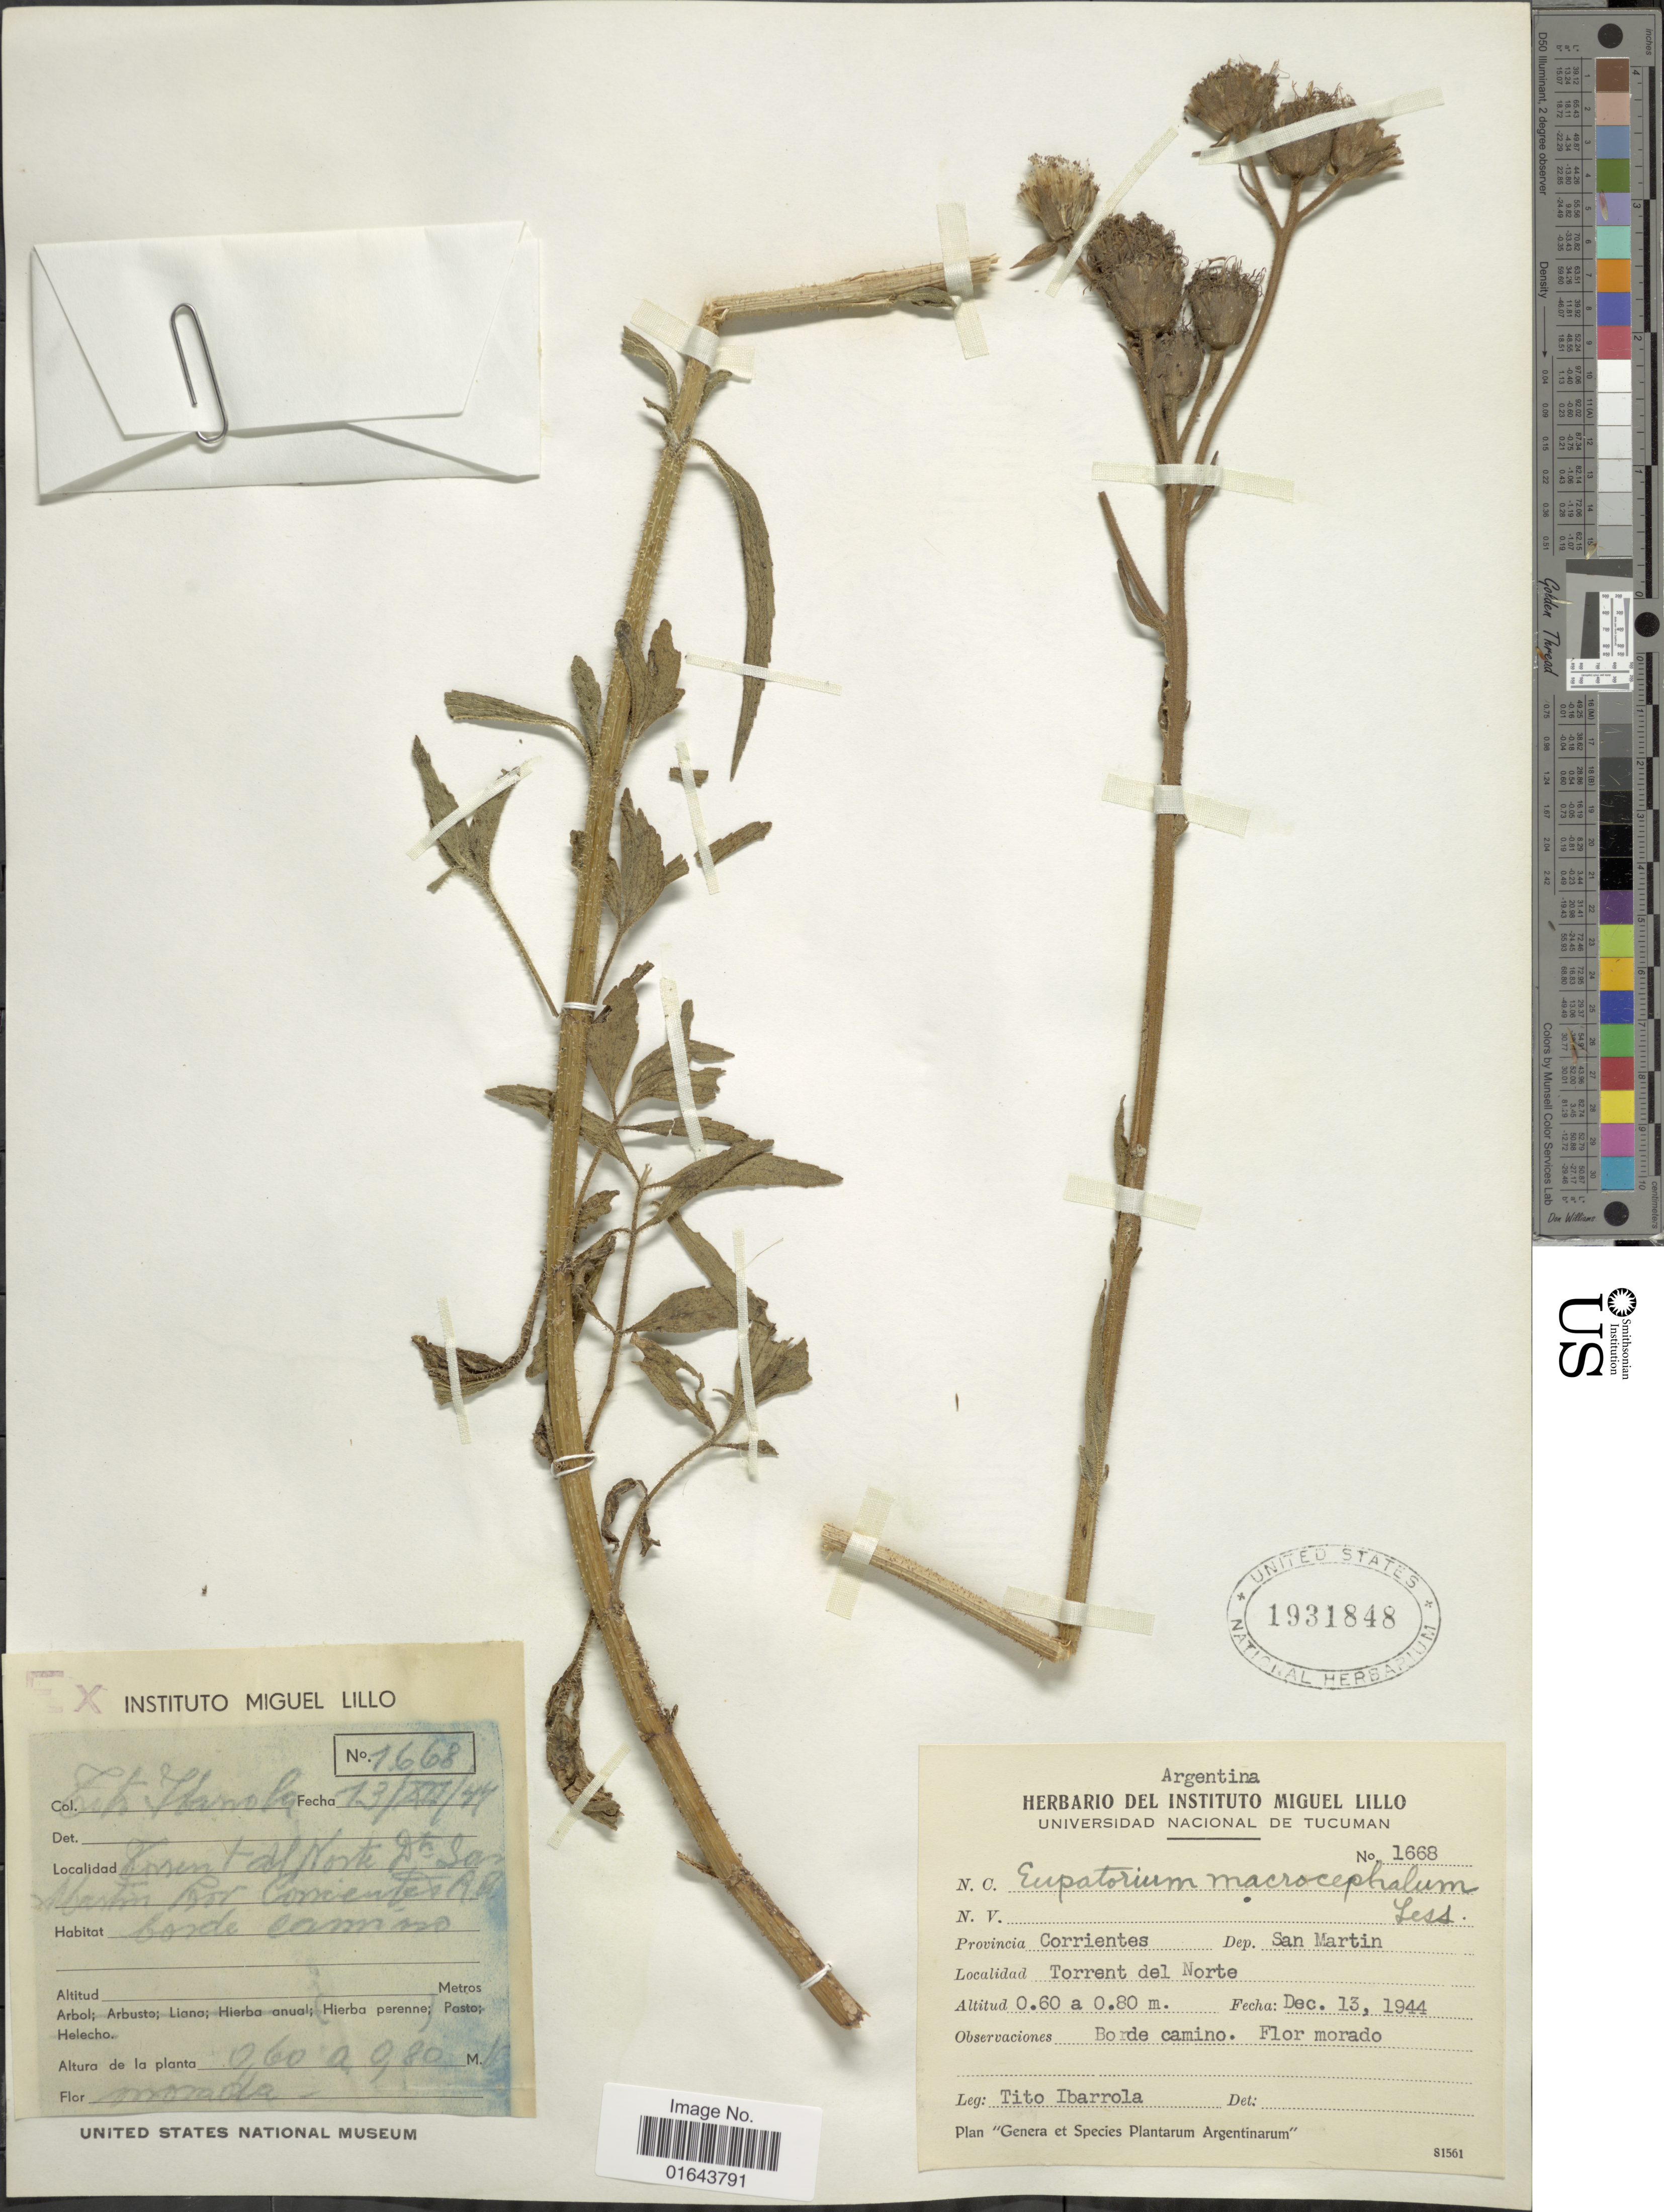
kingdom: Plantae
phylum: Tracheophyta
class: Magnoliopsida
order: Asterales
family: Asteraceae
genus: Campuloclinium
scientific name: Campuloclinium macrocephalum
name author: (Less.) DC.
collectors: T. Ibarrola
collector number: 1668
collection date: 1944-12-13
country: Argentina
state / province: Corrientes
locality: Provincia Corrientes. Dep. San Martin. Torrent del Norte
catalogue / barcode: US 1931848